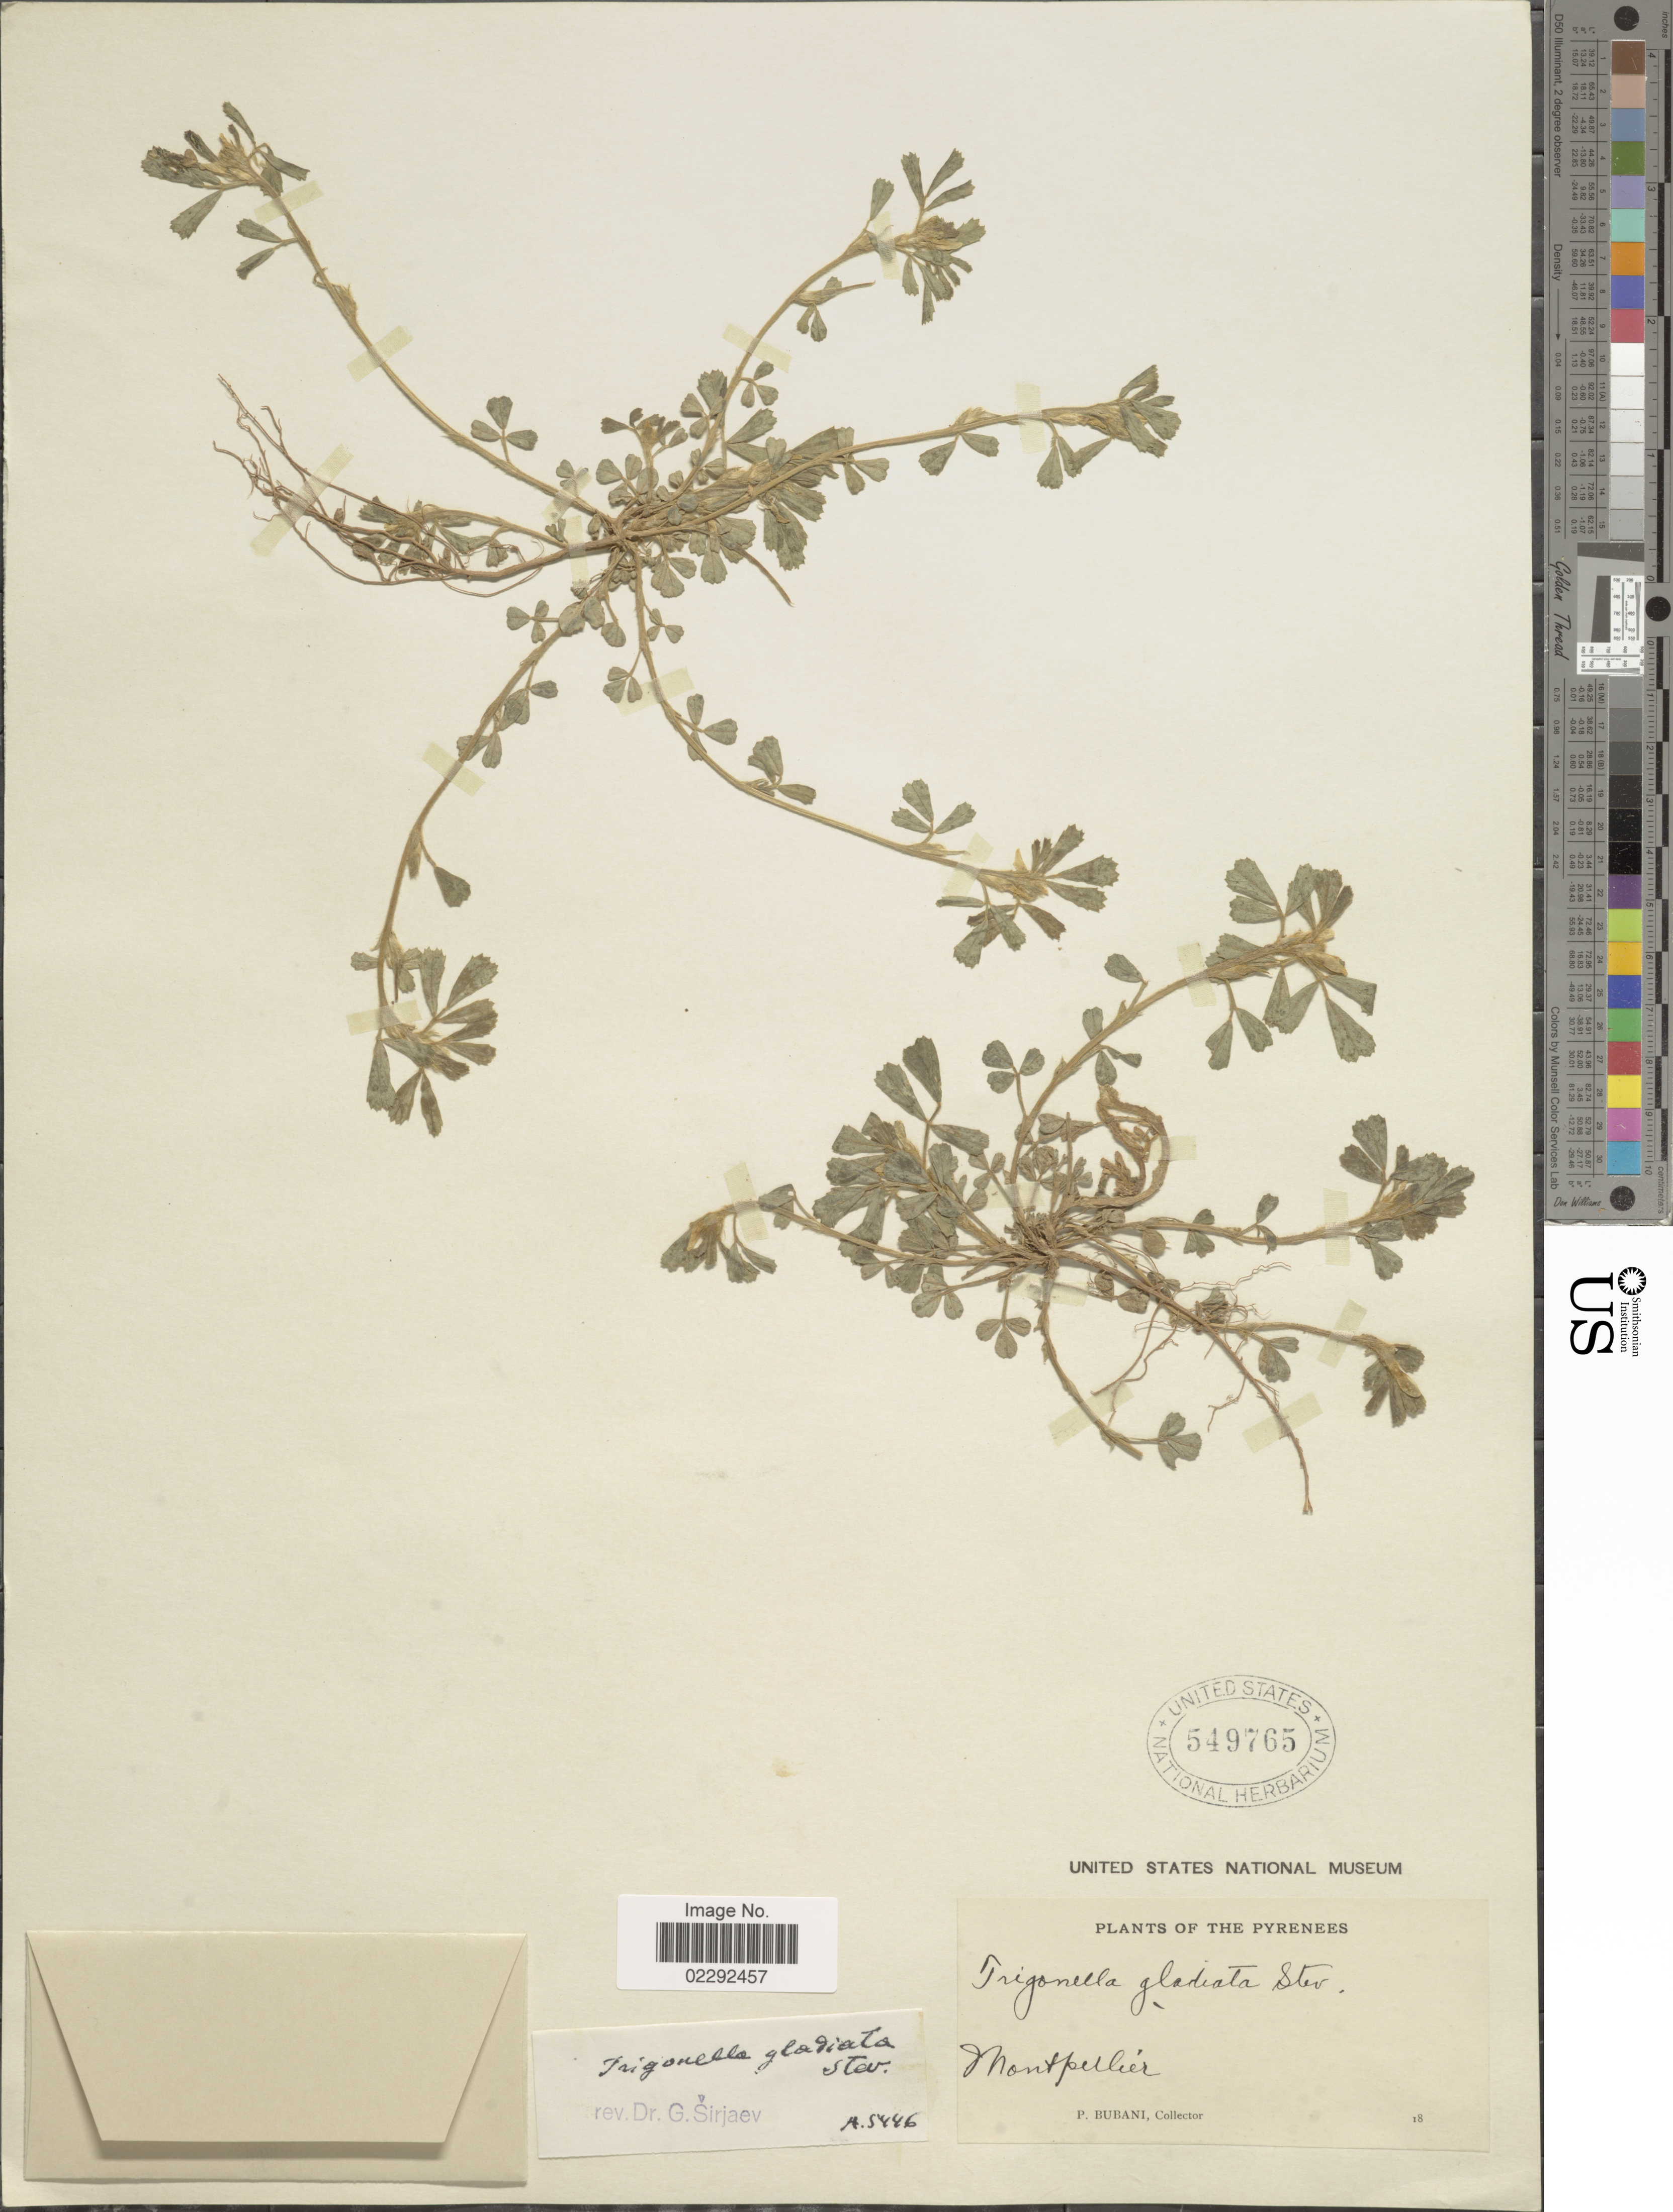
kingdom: Plantae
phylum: Tracheophyta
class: Magnoliopsida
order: Fabales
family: Fabaceae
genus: Trigonella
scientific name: Trigonella gladiata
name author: M. Bieb.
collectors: P. Bubani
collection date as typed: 18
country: France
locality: Pyrenees. Montpellier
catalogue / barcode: US 549765